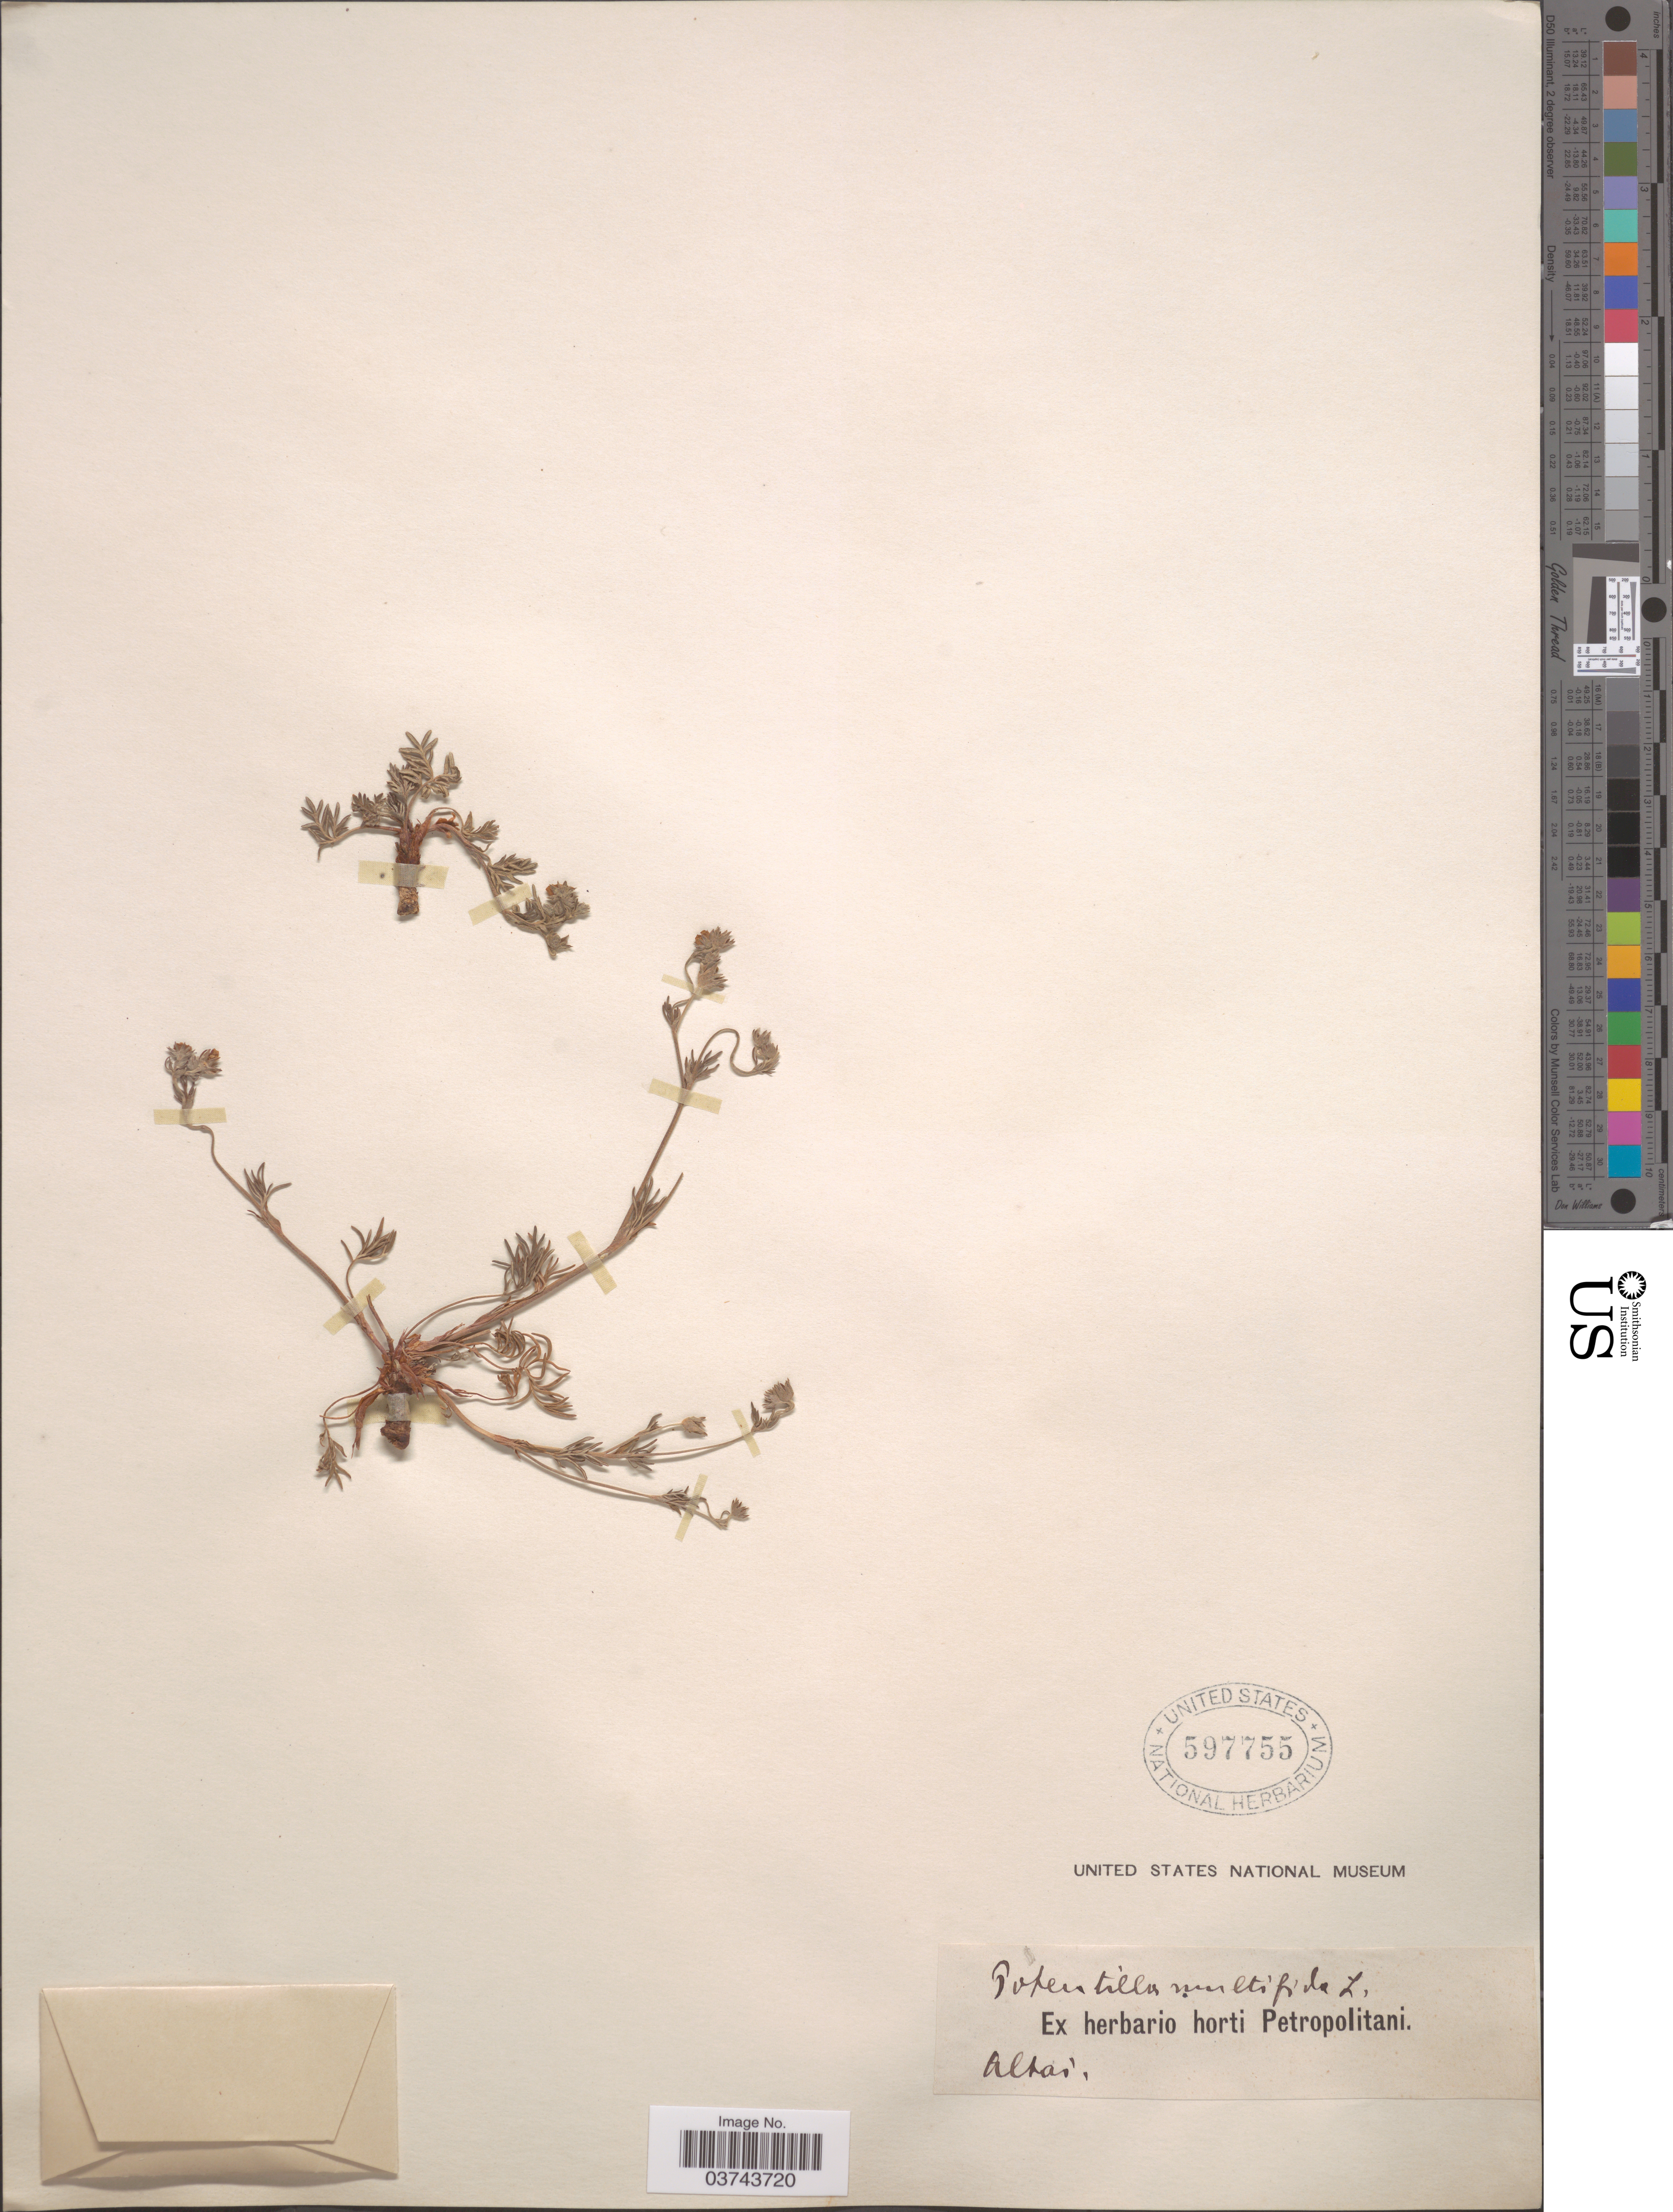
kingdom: Plantae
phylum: Tracheophyta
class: Magnoliopsida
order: Rosales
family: Rosaceae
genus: Potentilla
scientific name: Potentilla multifida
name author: L.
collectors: ex herb. horti Petropolitani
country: Russian Federation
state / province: Altai Republic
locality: Altai.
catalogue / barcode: US 597755